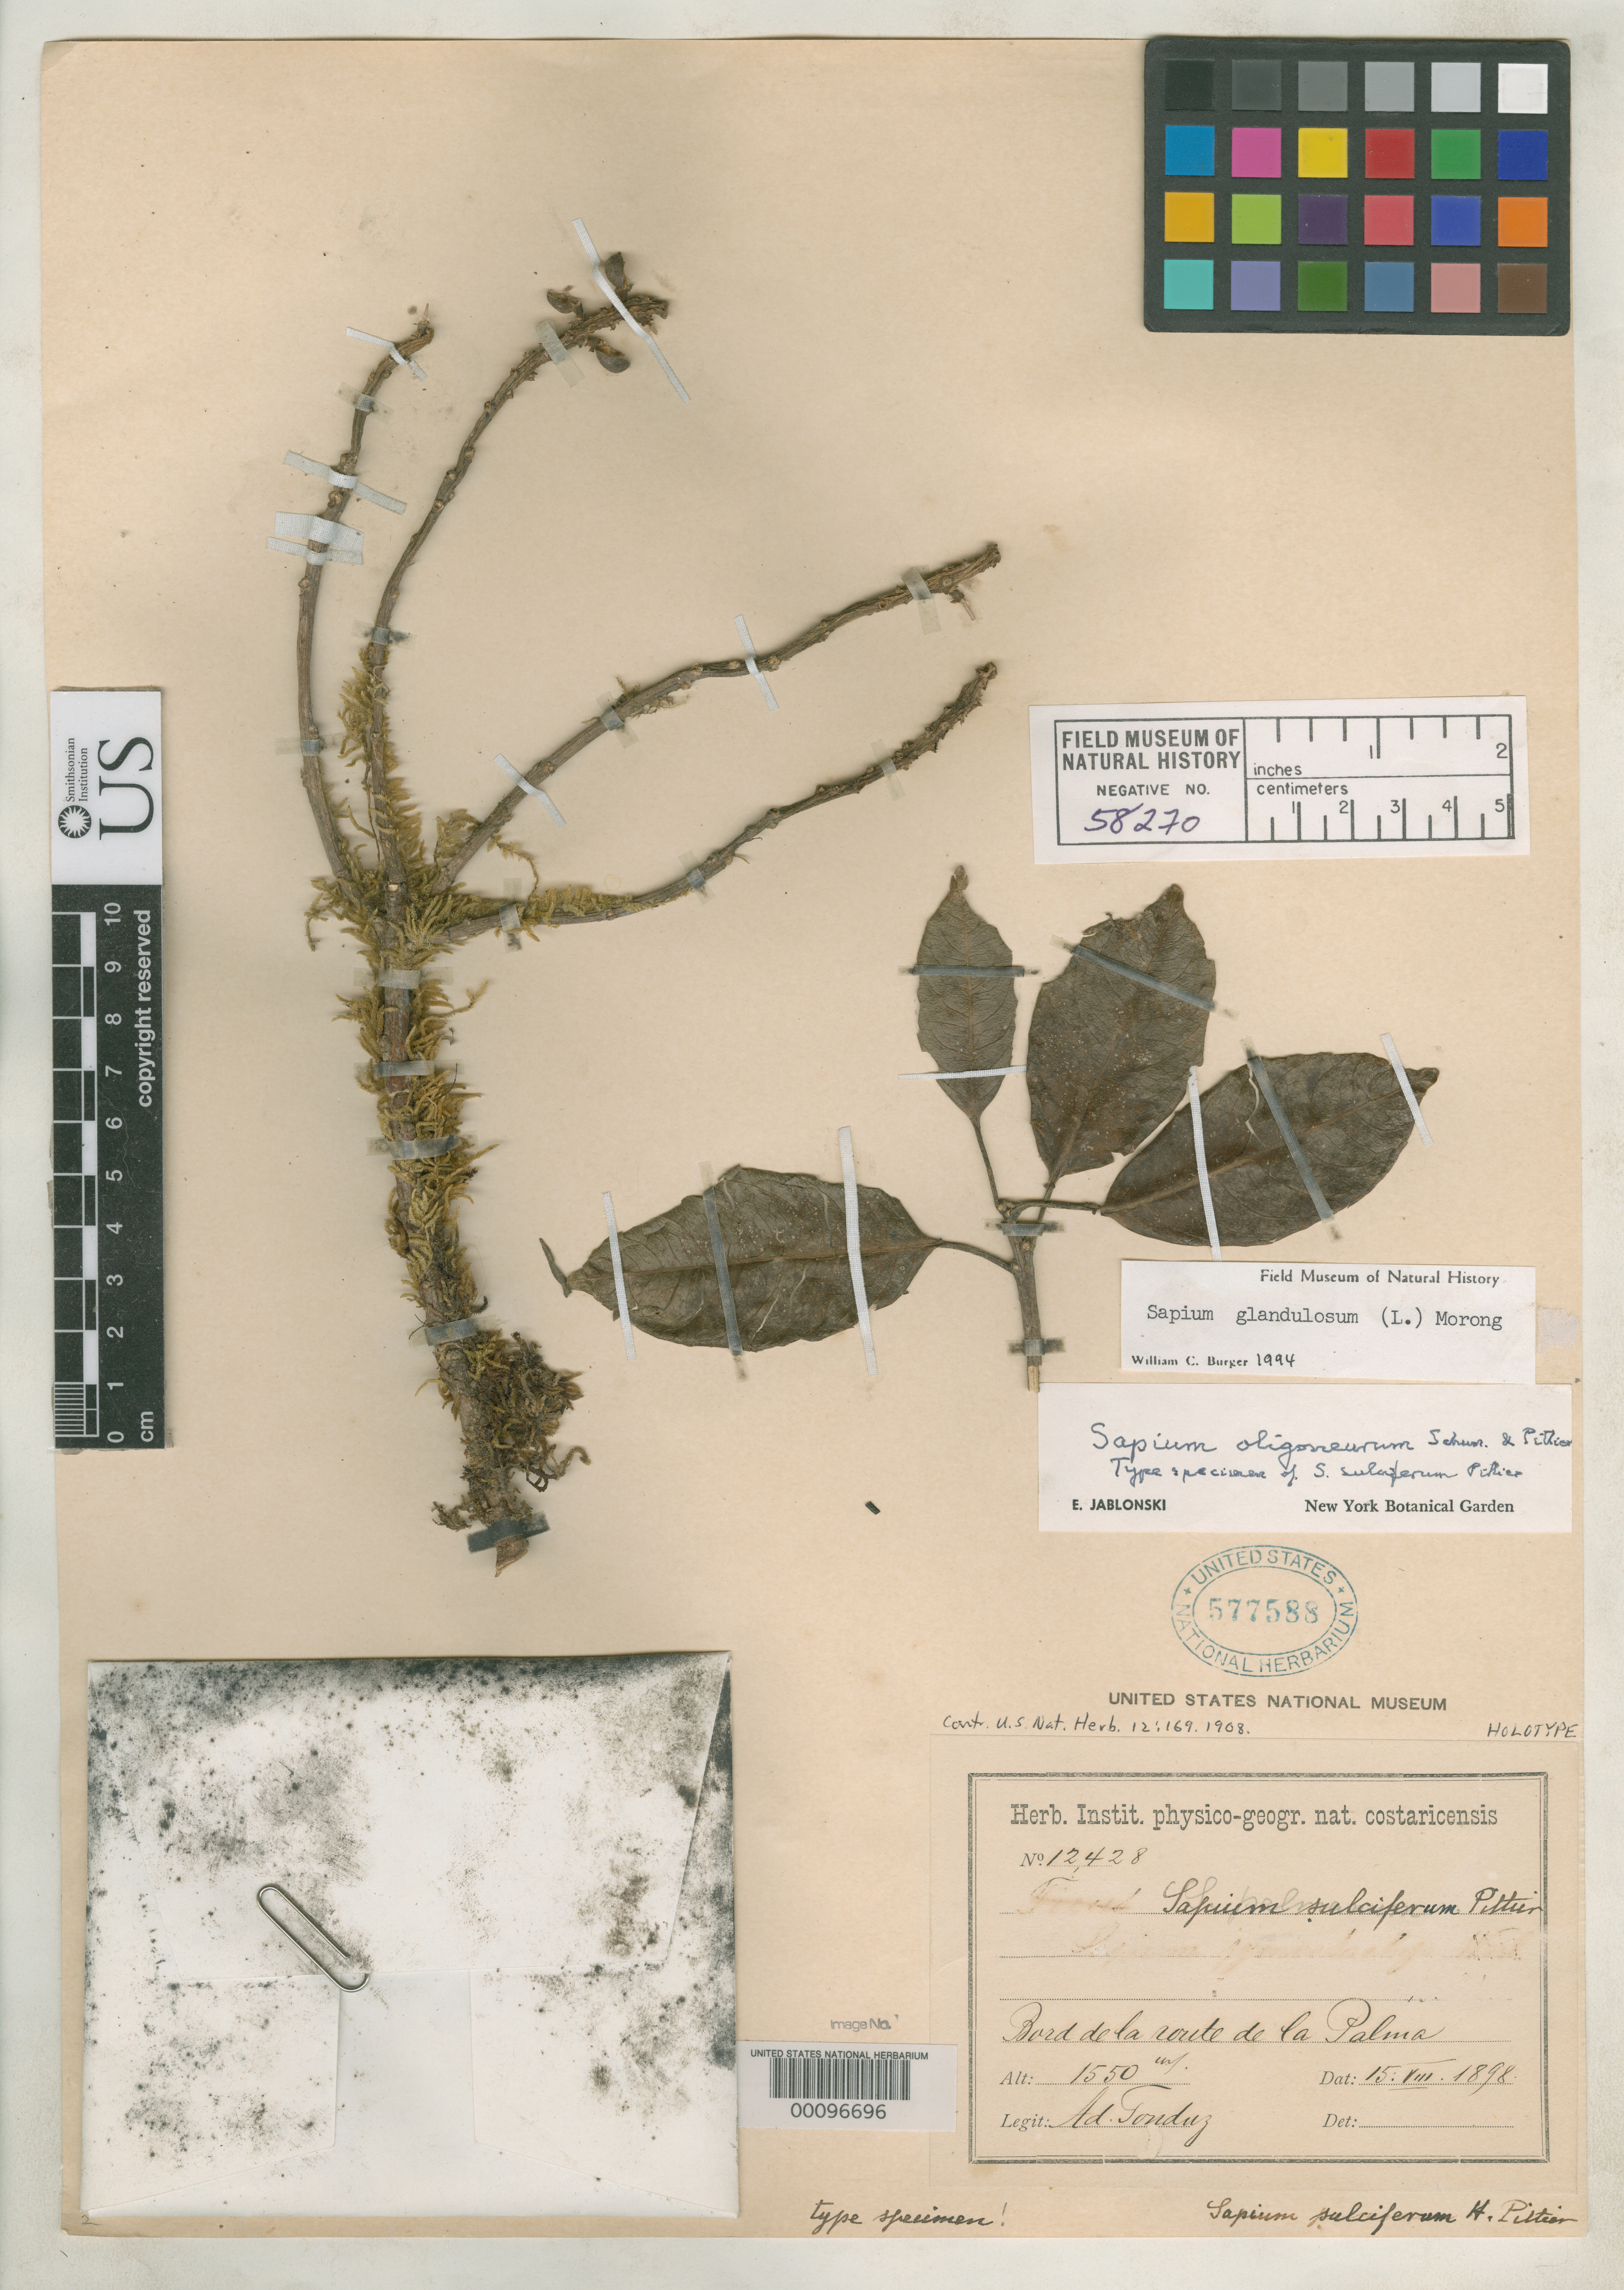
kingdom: Plantae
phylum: Tracheophyta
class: Magnoliopsida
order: Malpighiales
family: Euphorbiaceae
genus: Sapium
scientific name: Sapium sulciferum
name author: Pittier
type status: Holotype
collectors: A. Tonduz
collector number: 12428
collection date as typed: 15 Aug 1898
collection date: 1898-08-15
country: Costa Rica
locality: Bord de al route de La Palma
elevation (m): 1500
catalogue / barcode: US 577588